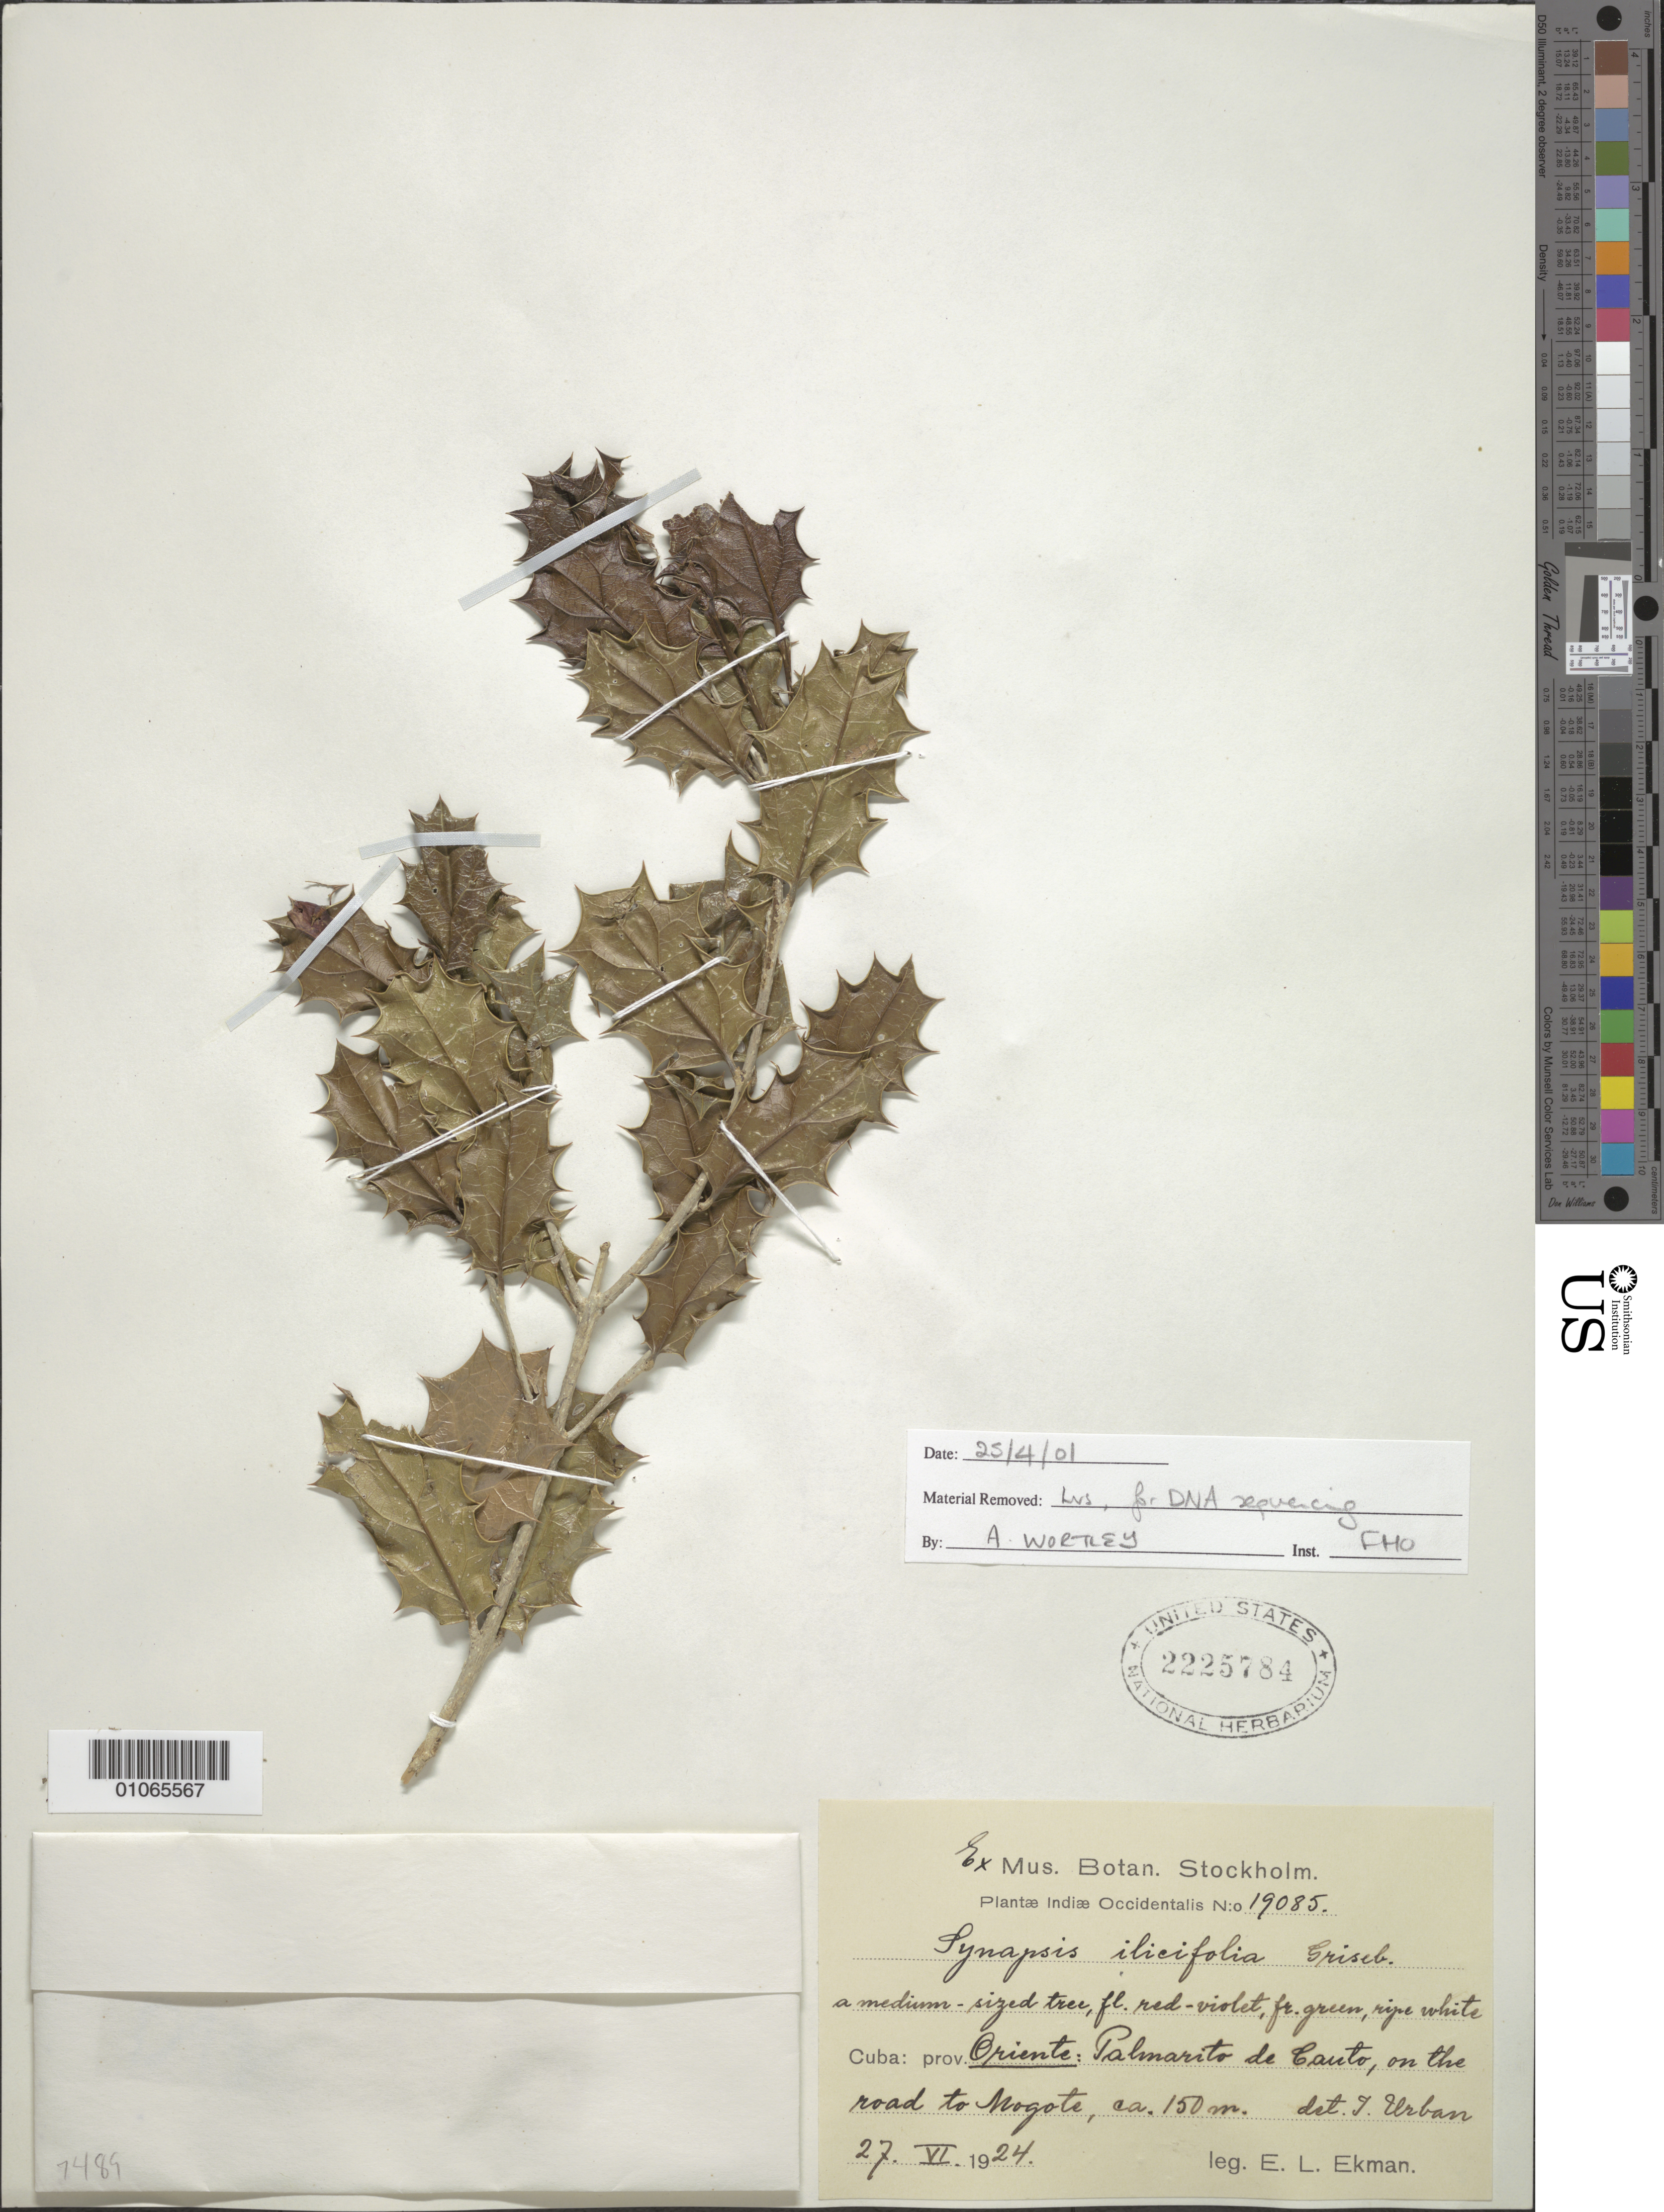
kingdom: Plantae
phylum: Tracheophyta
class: Magnoliopsida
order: Lamiales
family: Schlegeliaceae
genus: Synapsis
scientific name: Synapsis ilicifolia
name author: Griseb.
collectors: E. L. Ekman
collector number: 19085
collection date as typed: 27 Jun 1924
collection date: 1924-06-27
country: Cuba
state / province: Oriente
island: Cuba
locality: Palmarito de Canto, on the road to Nogote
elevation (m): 150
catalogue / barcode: US 2225784